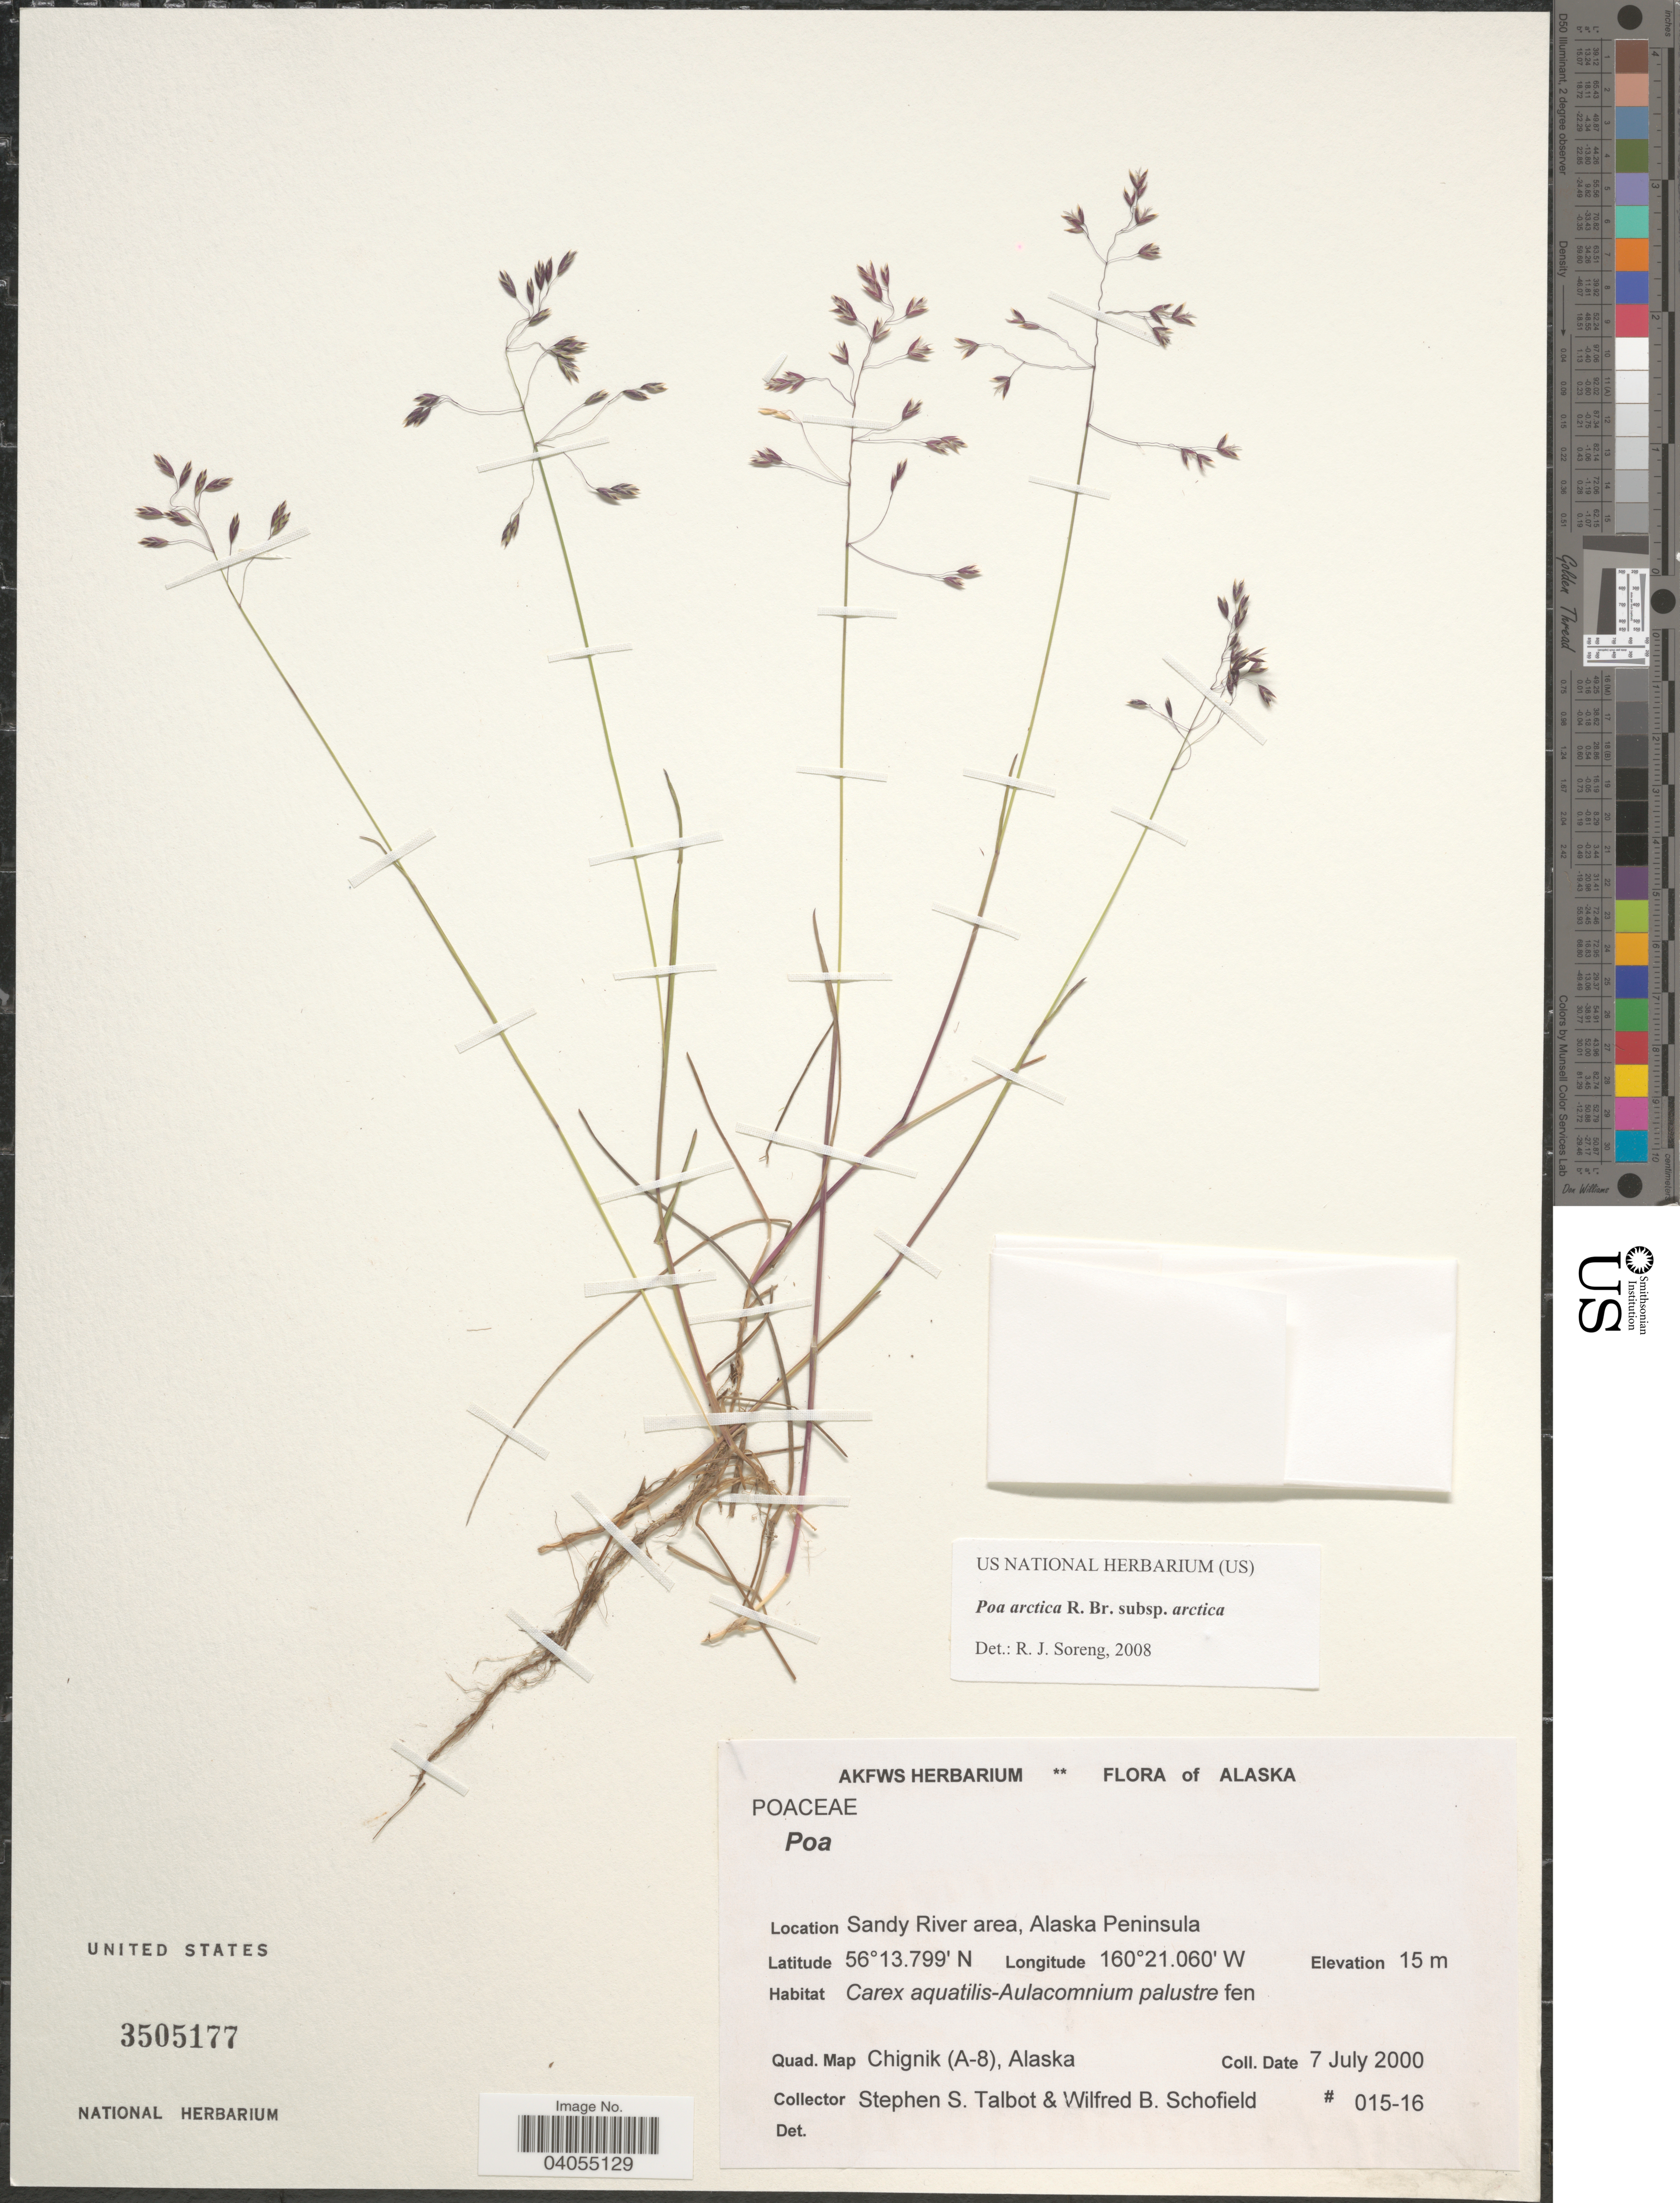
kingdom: Plantae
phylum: Tracheophyta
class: Liliopsida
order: Poales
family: Poaceae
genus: Poa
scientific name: Poa arctica subsp. arctica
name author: R. Br.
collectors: S. S. Talbot & W. Schofield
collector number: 015-16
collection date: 2000-07-07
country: United States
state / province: Alaska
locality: Sandy River area, Alaska Peninsula. Quad. Map Chignik (A-8).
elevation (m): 15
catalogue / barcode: US 3505177